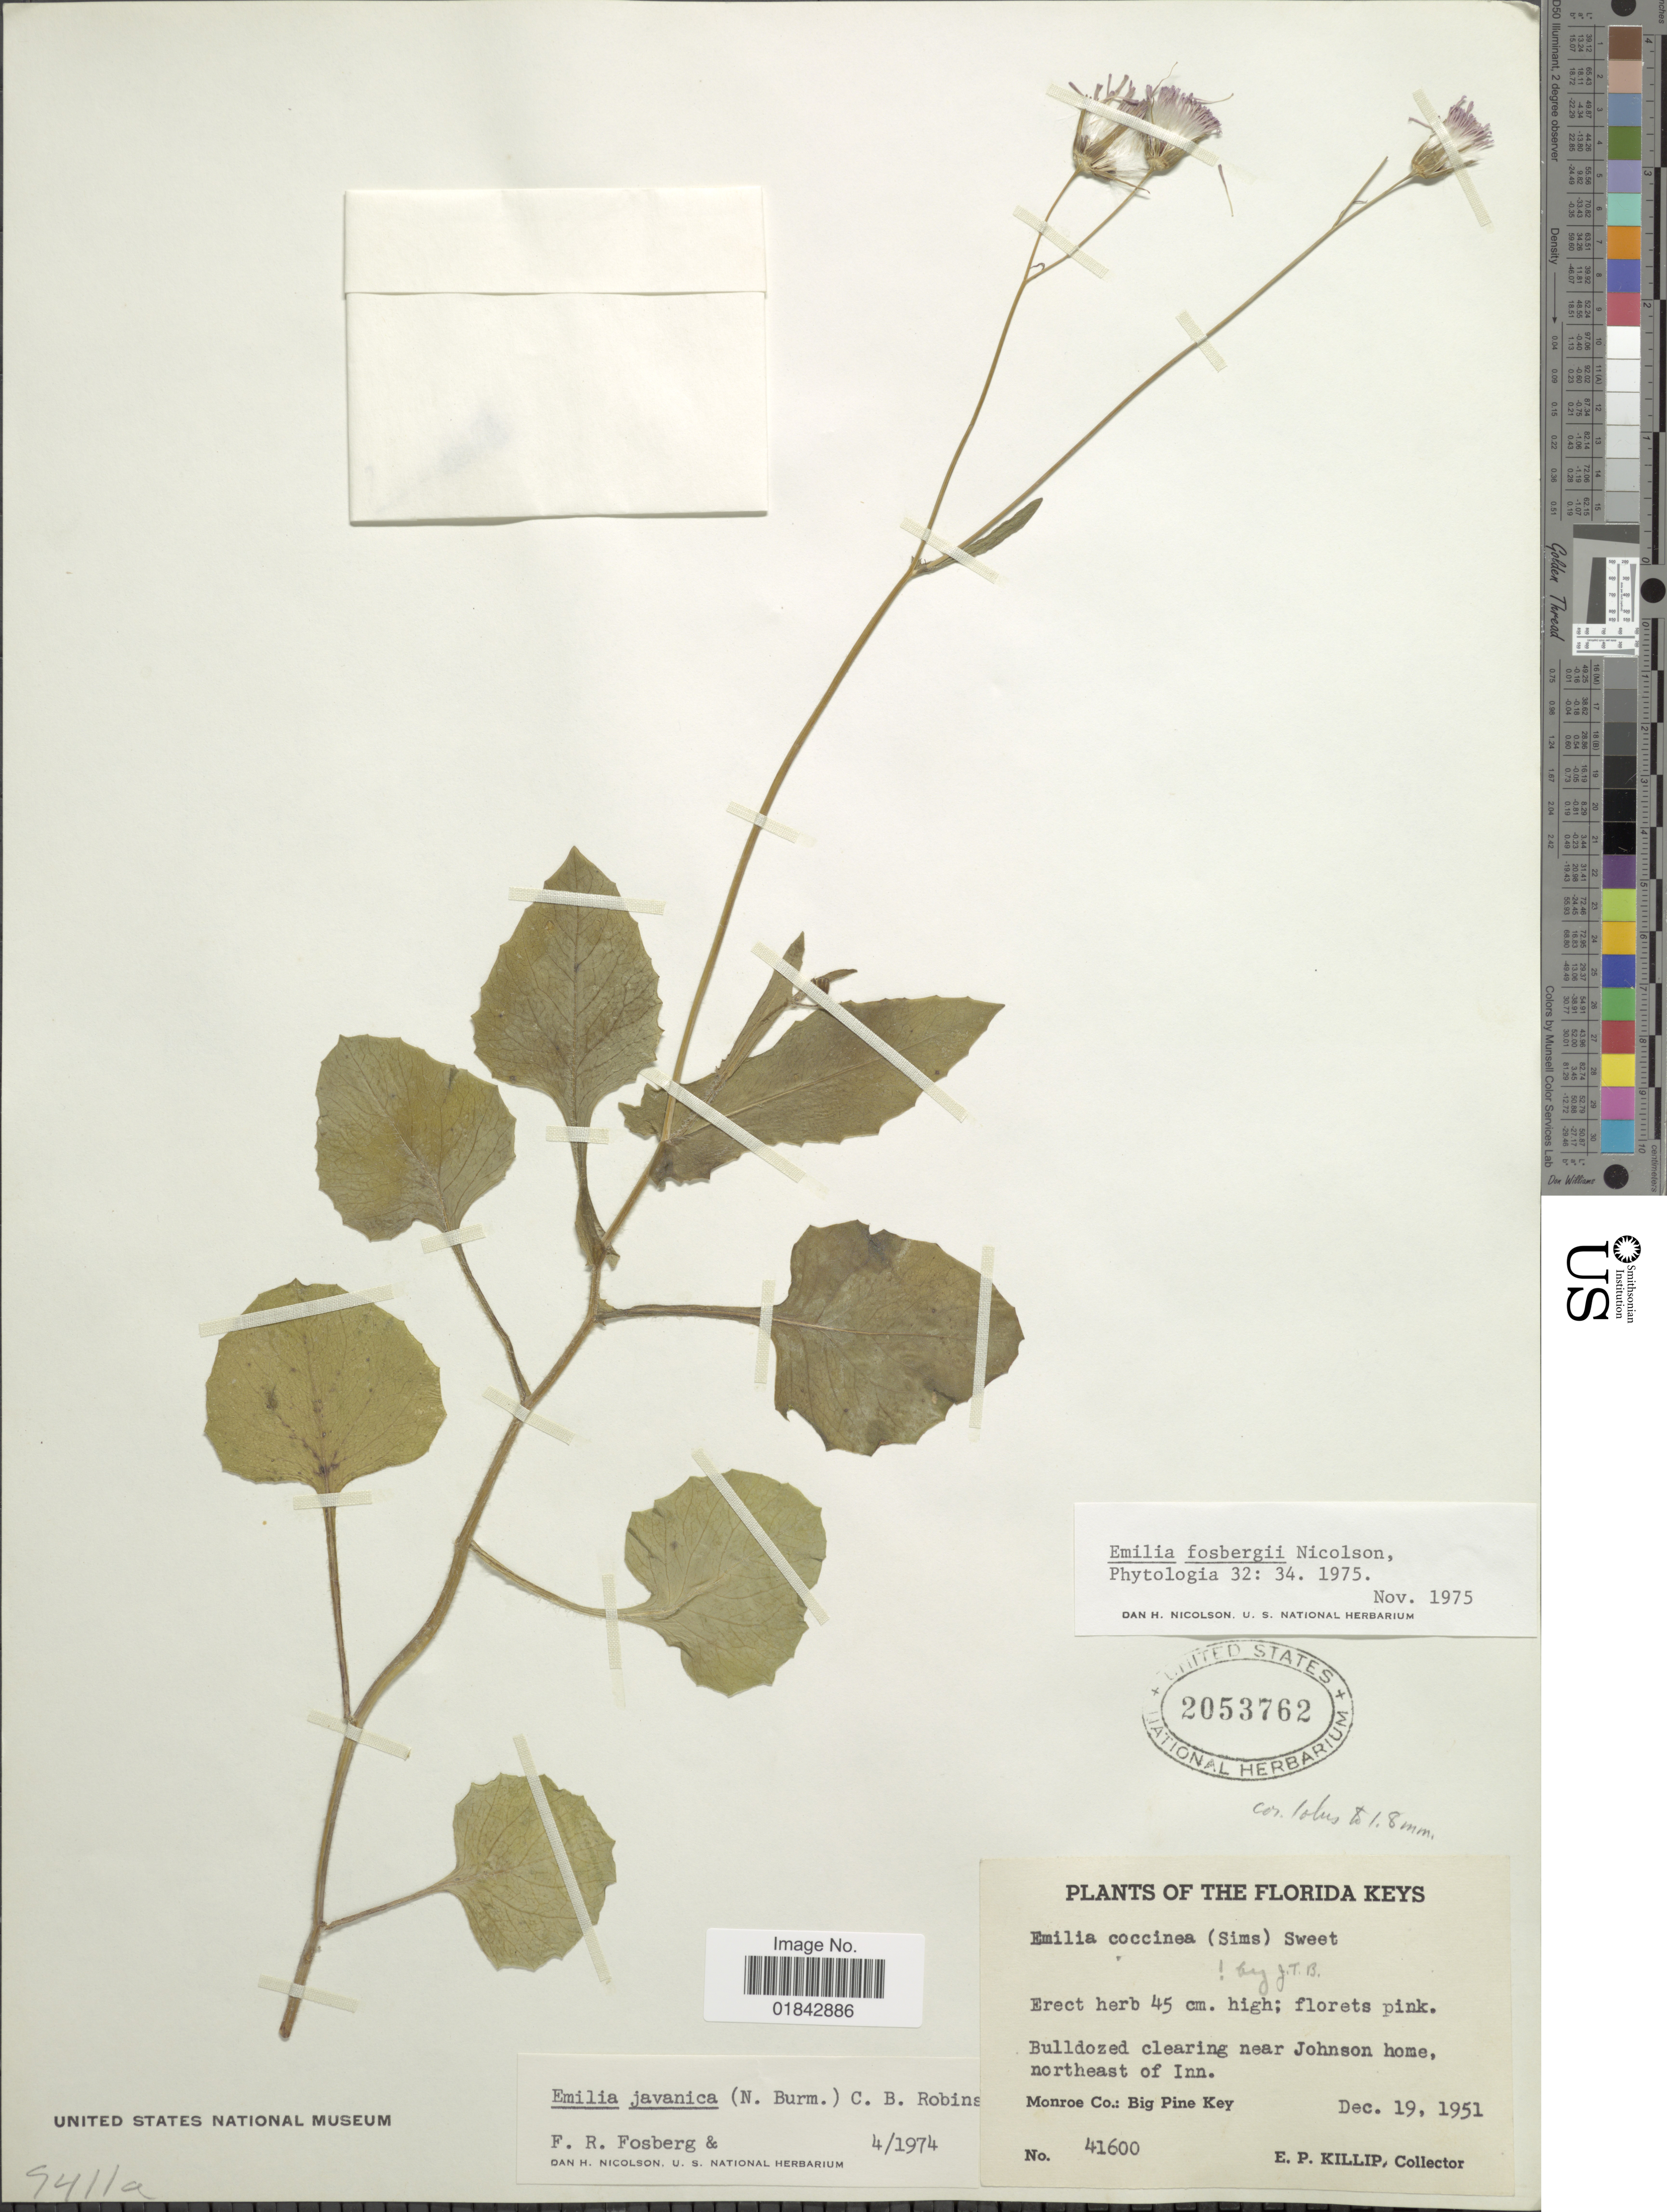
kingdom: Plantae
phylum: Tracheophyta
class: Magnoliopsida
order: Asterales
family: Asteraceae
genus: Emilia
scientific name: Emilia fosbergii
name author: Nicolson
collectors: E. P. Killip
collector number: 41600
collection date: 1951-12-19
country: United States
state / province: Florida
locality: Florida Keys, Bulldozed clearing near Johnson home, northeast of Inn., Monroe Co.: Big Pine Key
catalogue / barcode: US 2053762